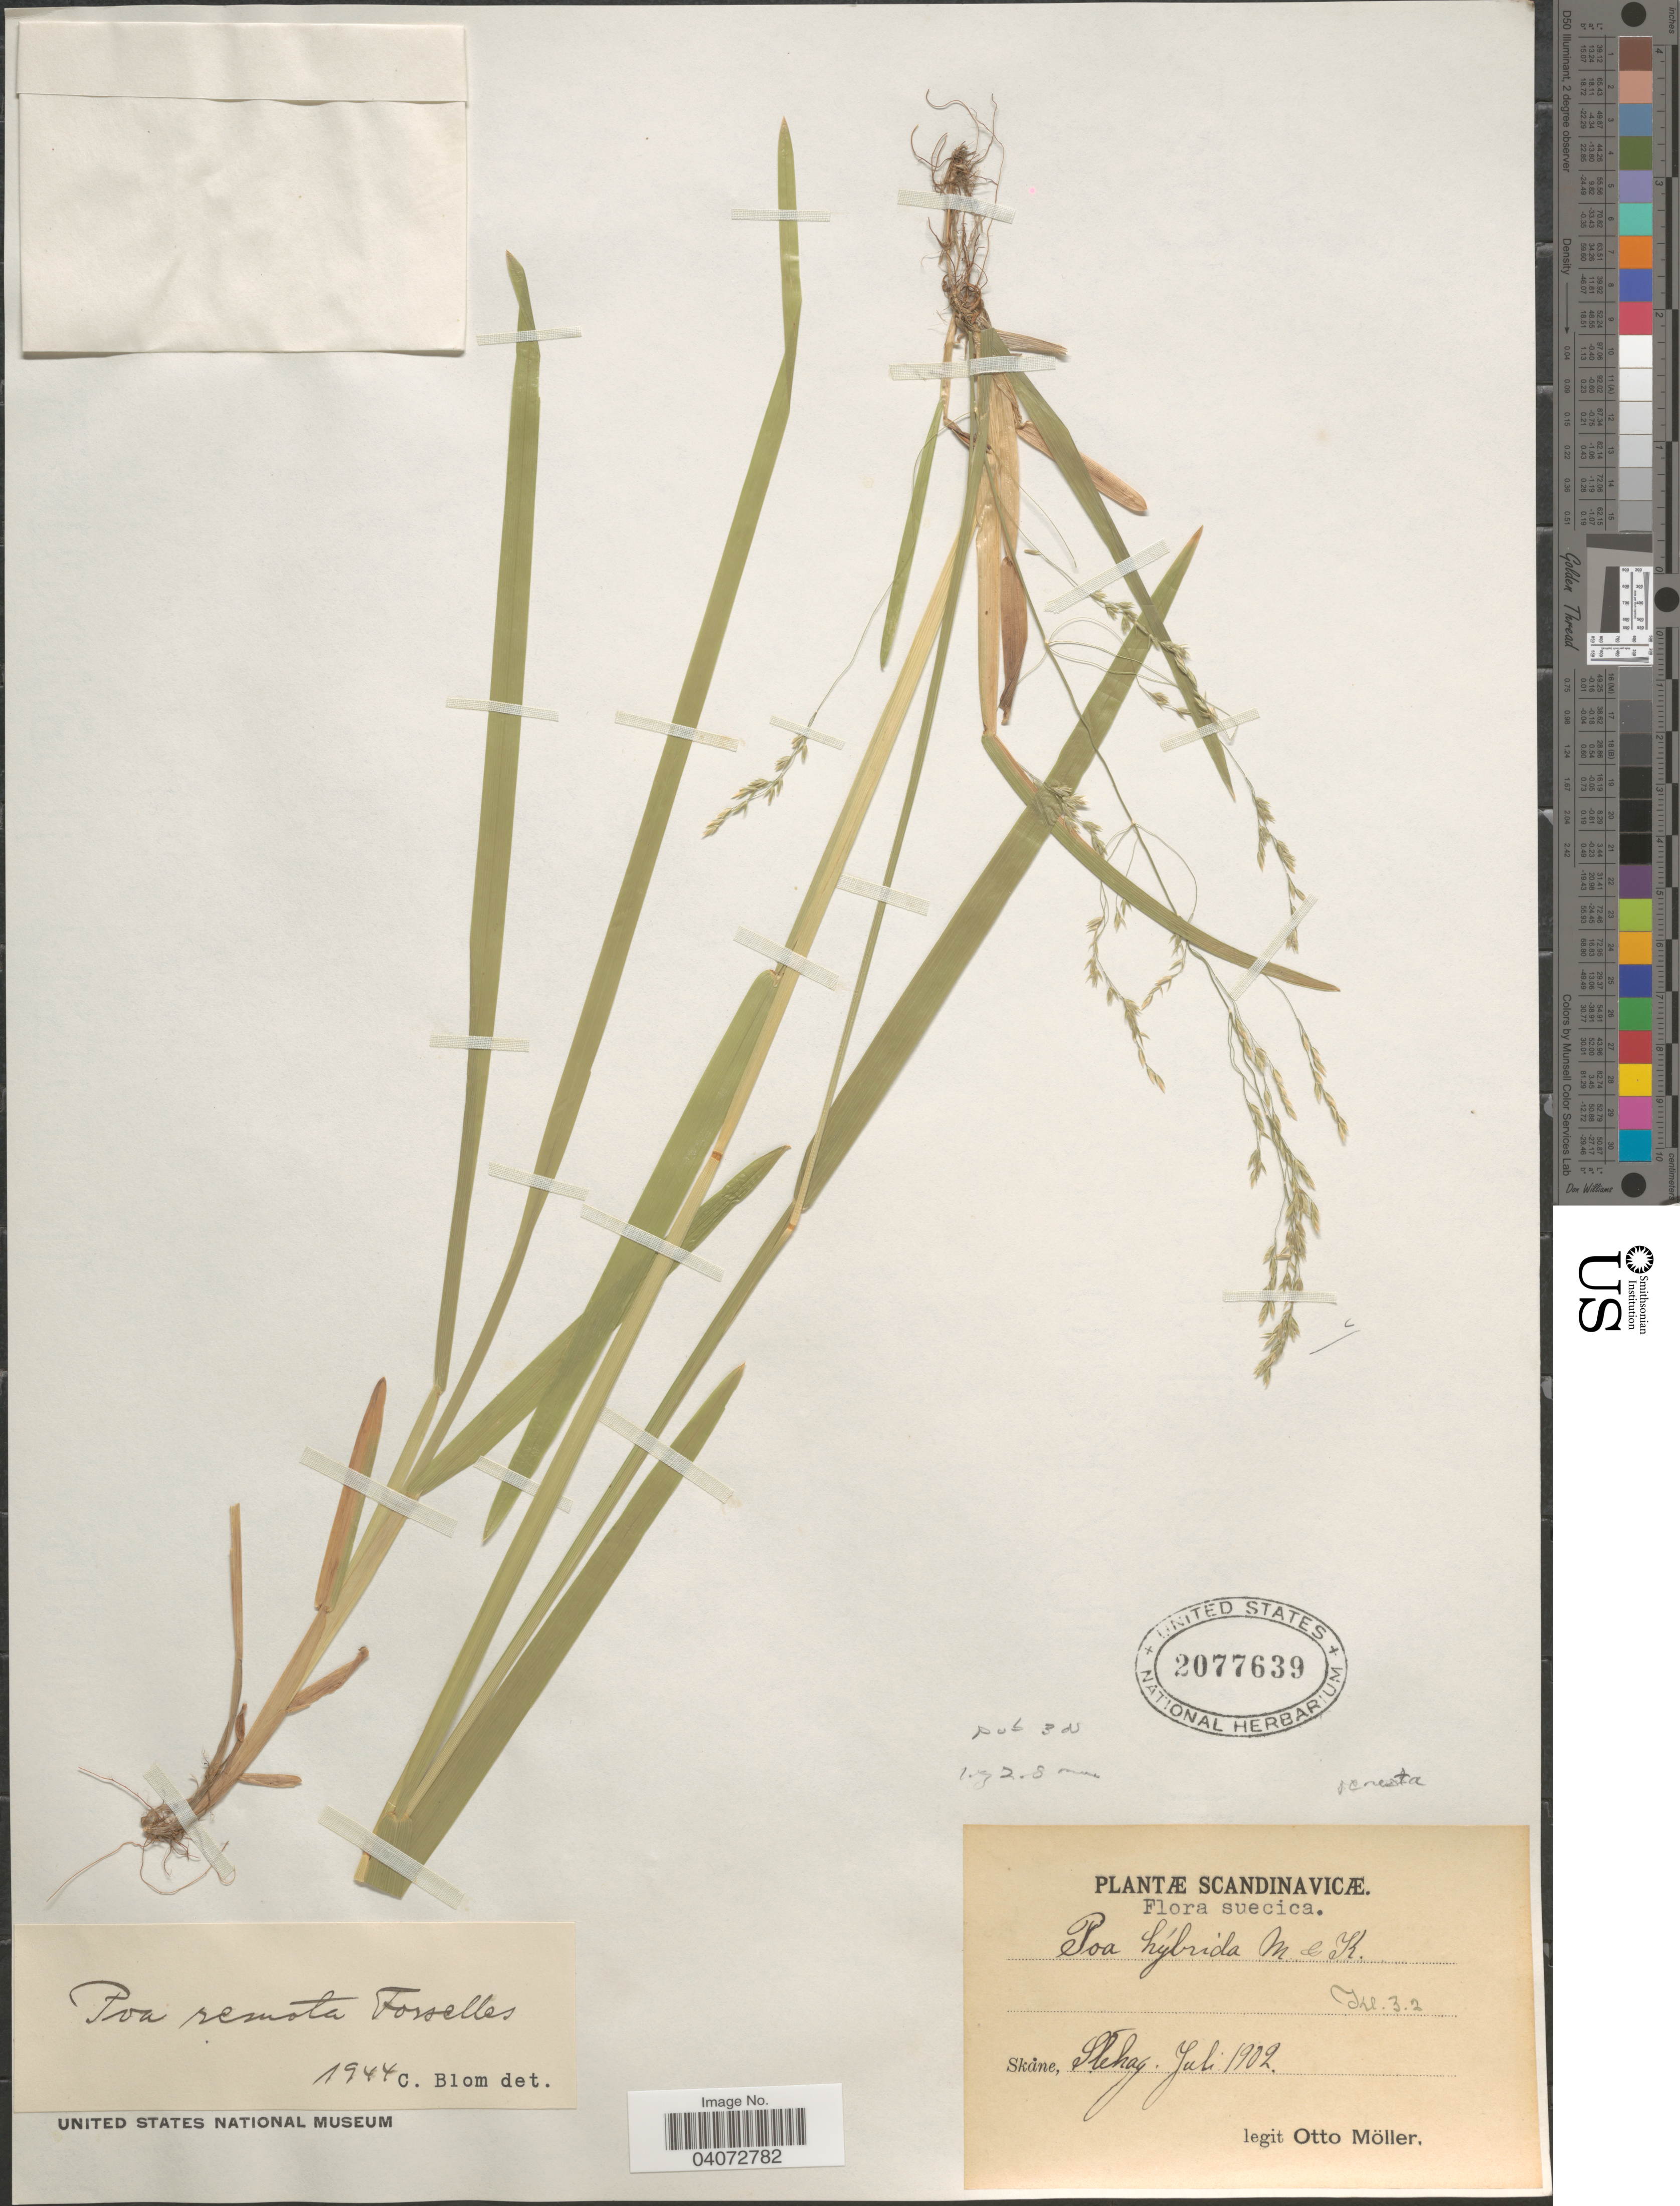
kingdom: Plantae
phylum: Tracheophyta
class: Liliopsida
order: Poales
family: Poaceae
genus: Poa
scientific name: Poa remota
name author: Forselles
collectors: O. Möller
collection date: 1902-07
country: Sweden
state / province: Skåne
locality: Suecica. Scandinavicæ. Stehag.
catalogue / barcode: US 2077639